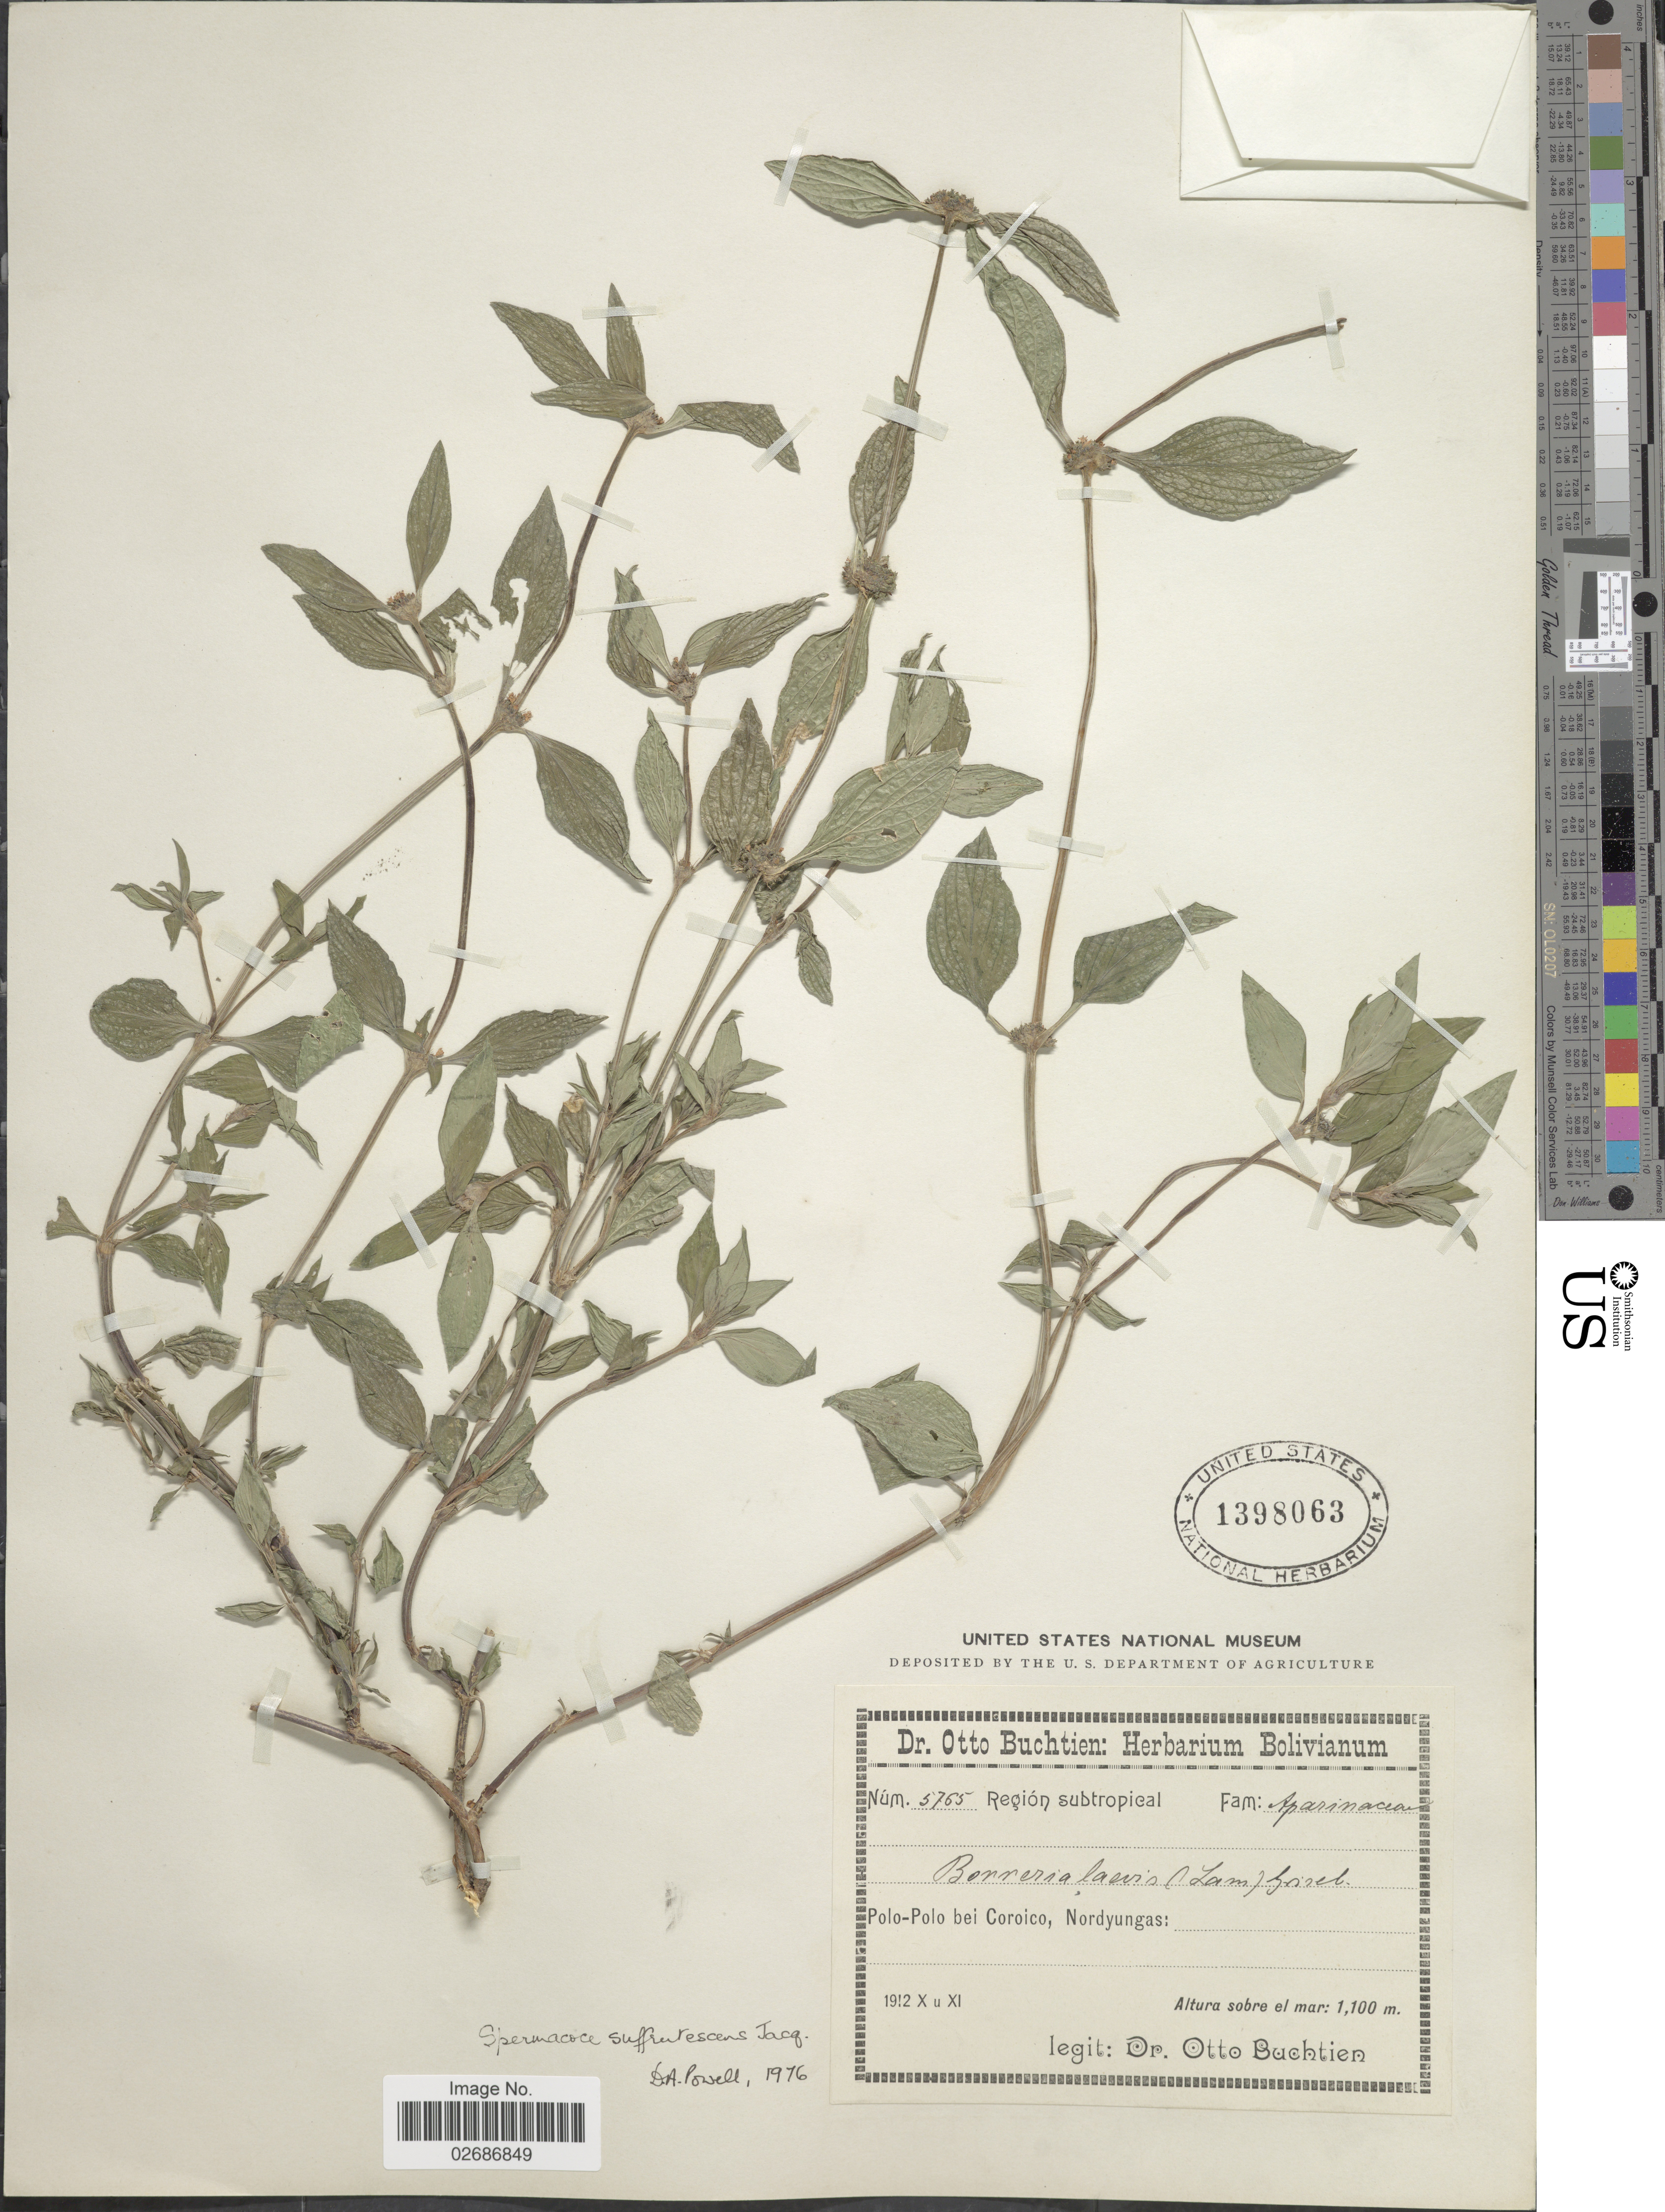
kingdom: Plantae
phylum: Tracheophyta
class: Magnoliopsida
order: Gentianales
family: Rubiaceae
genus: Borreria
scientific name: Borreria remota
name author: (Lam.) Bacigalupo & E.L. Cabral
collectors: O. Buchtien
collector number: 5765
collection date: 1912-10/1912-11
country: Bolivia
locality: Polo-Polo bei Coroico, Nordyungas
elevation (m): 1100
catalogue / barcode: US 1398063